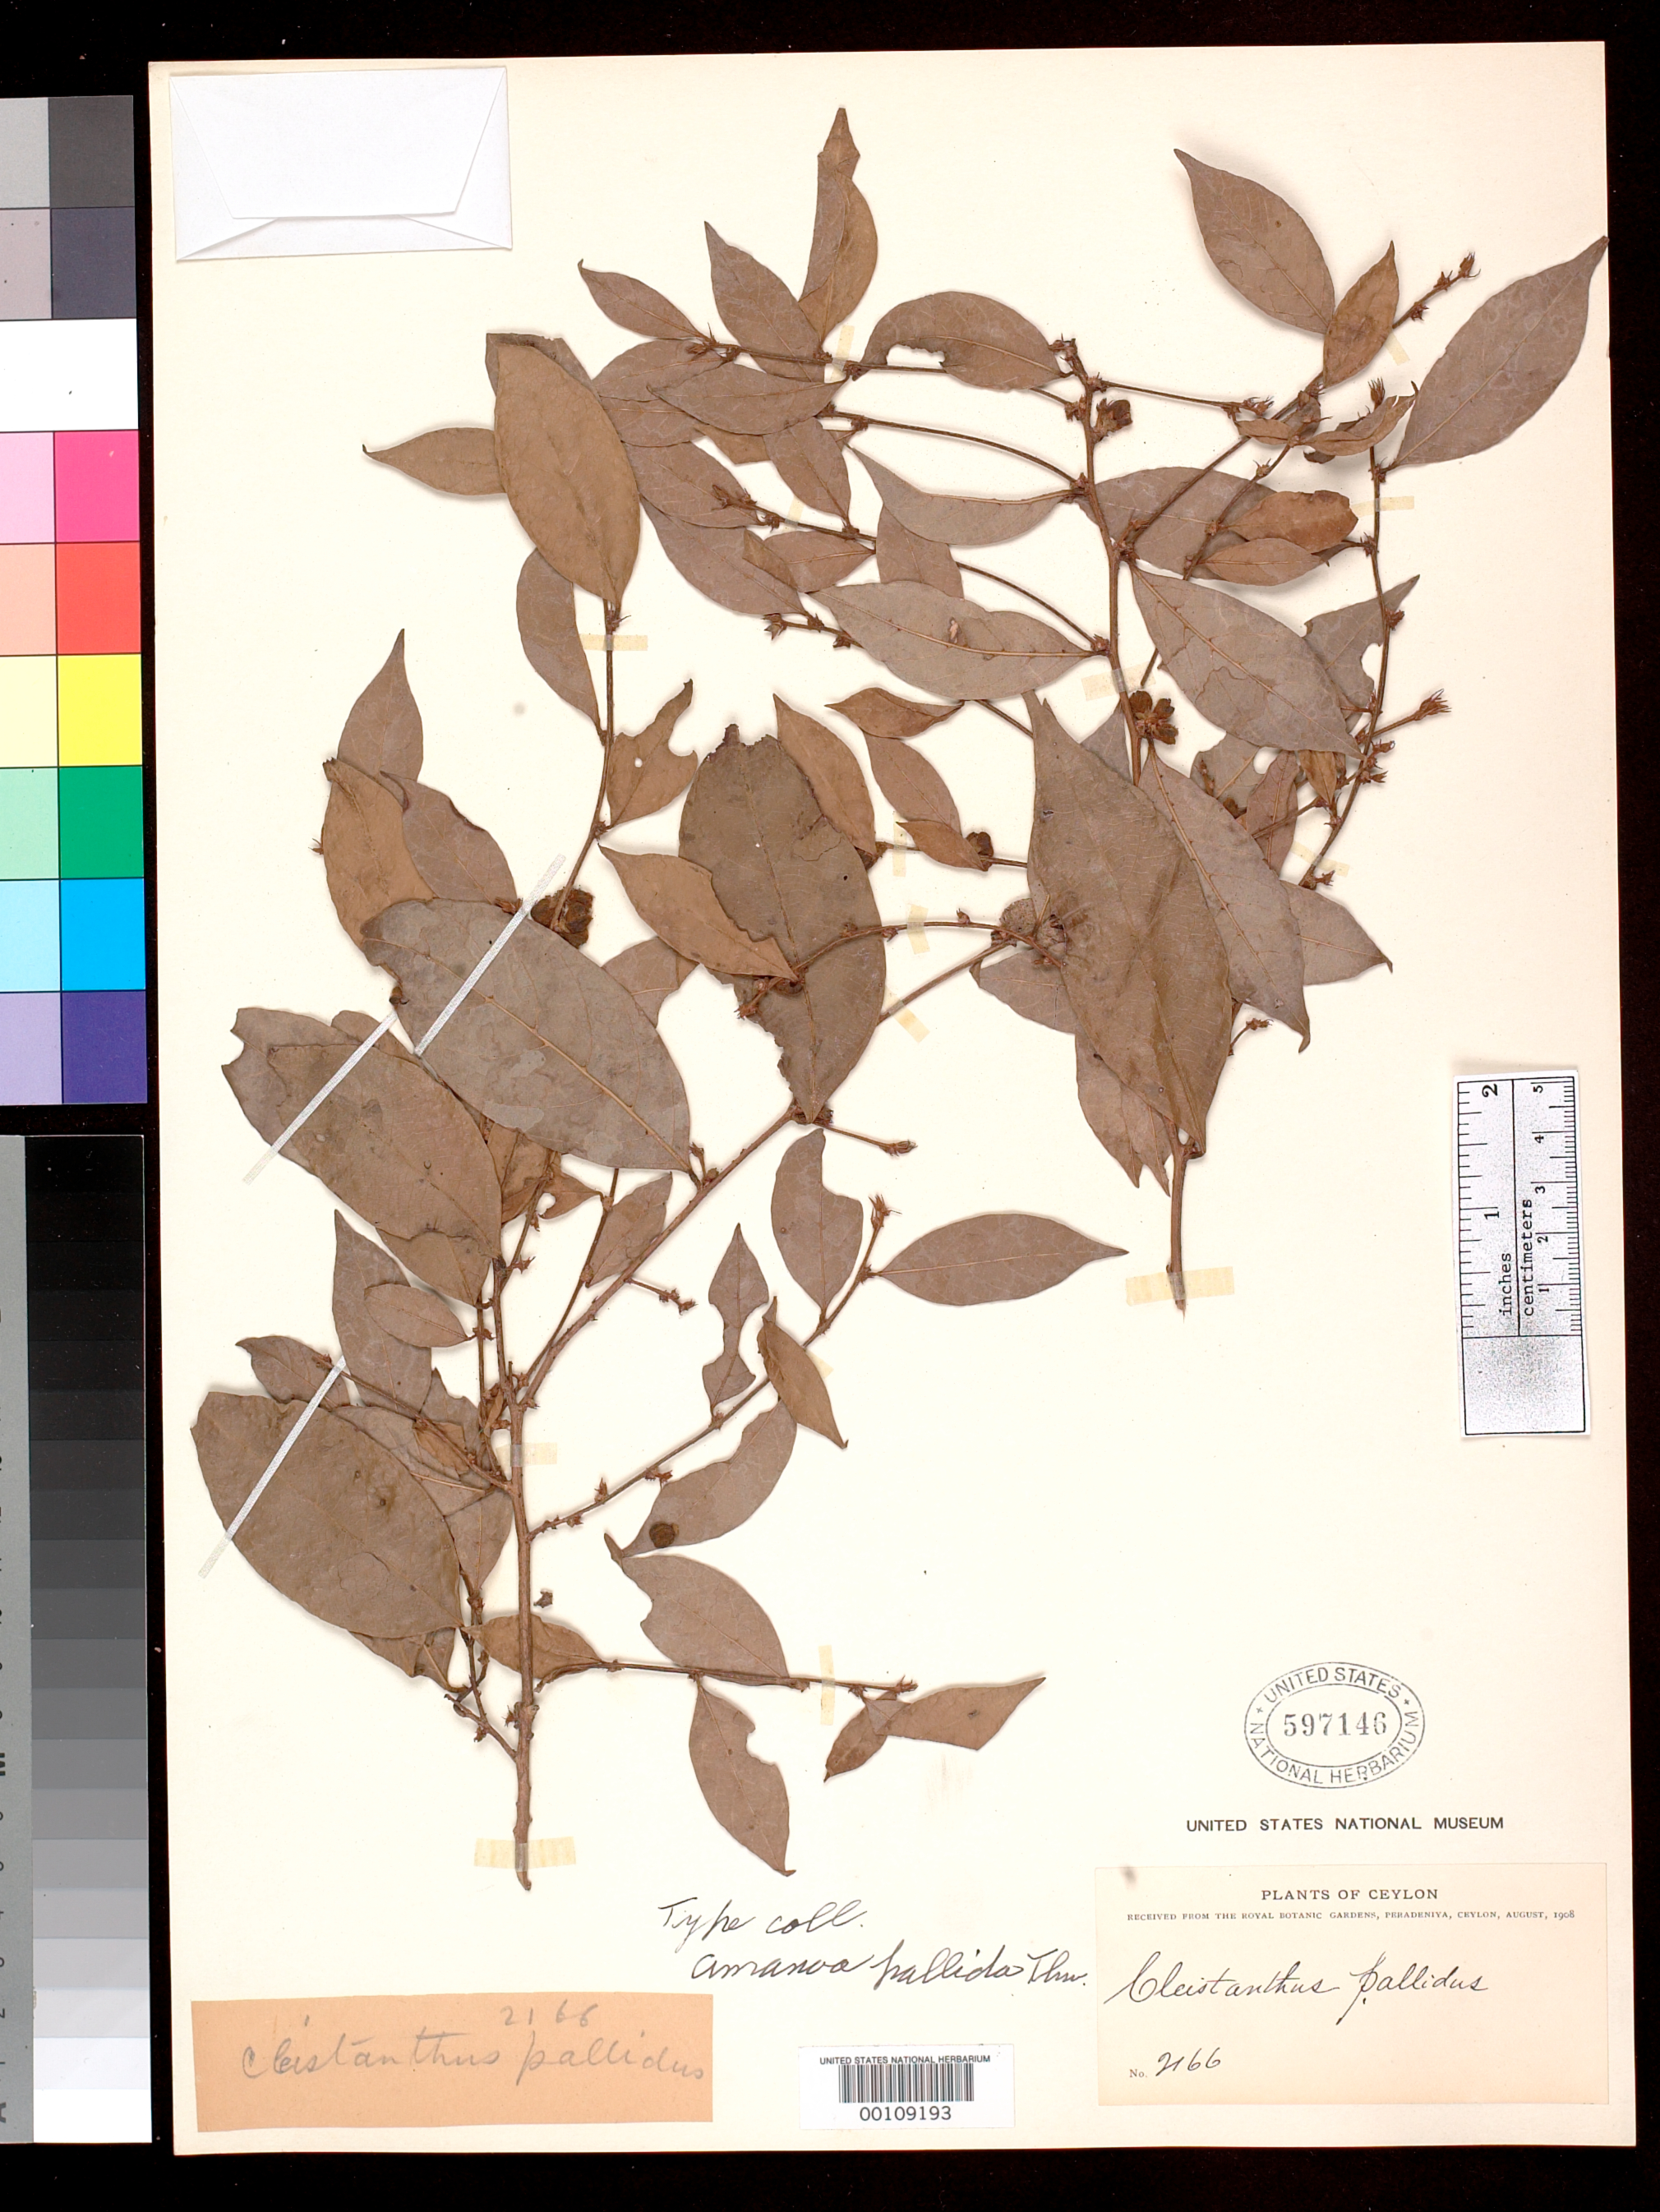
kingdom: Plantae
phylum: Tracheophyta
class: Magnoliopsida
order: Malpighiales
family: Phyllanthaceae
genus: Amanoa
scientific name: Amanoa pallida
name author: Thwaites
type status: Isotype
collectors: G. H. K. Thwaites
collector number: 2166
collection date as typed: Aug 1908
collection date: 1908-08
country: Sri Lanka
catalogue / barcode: US 597146